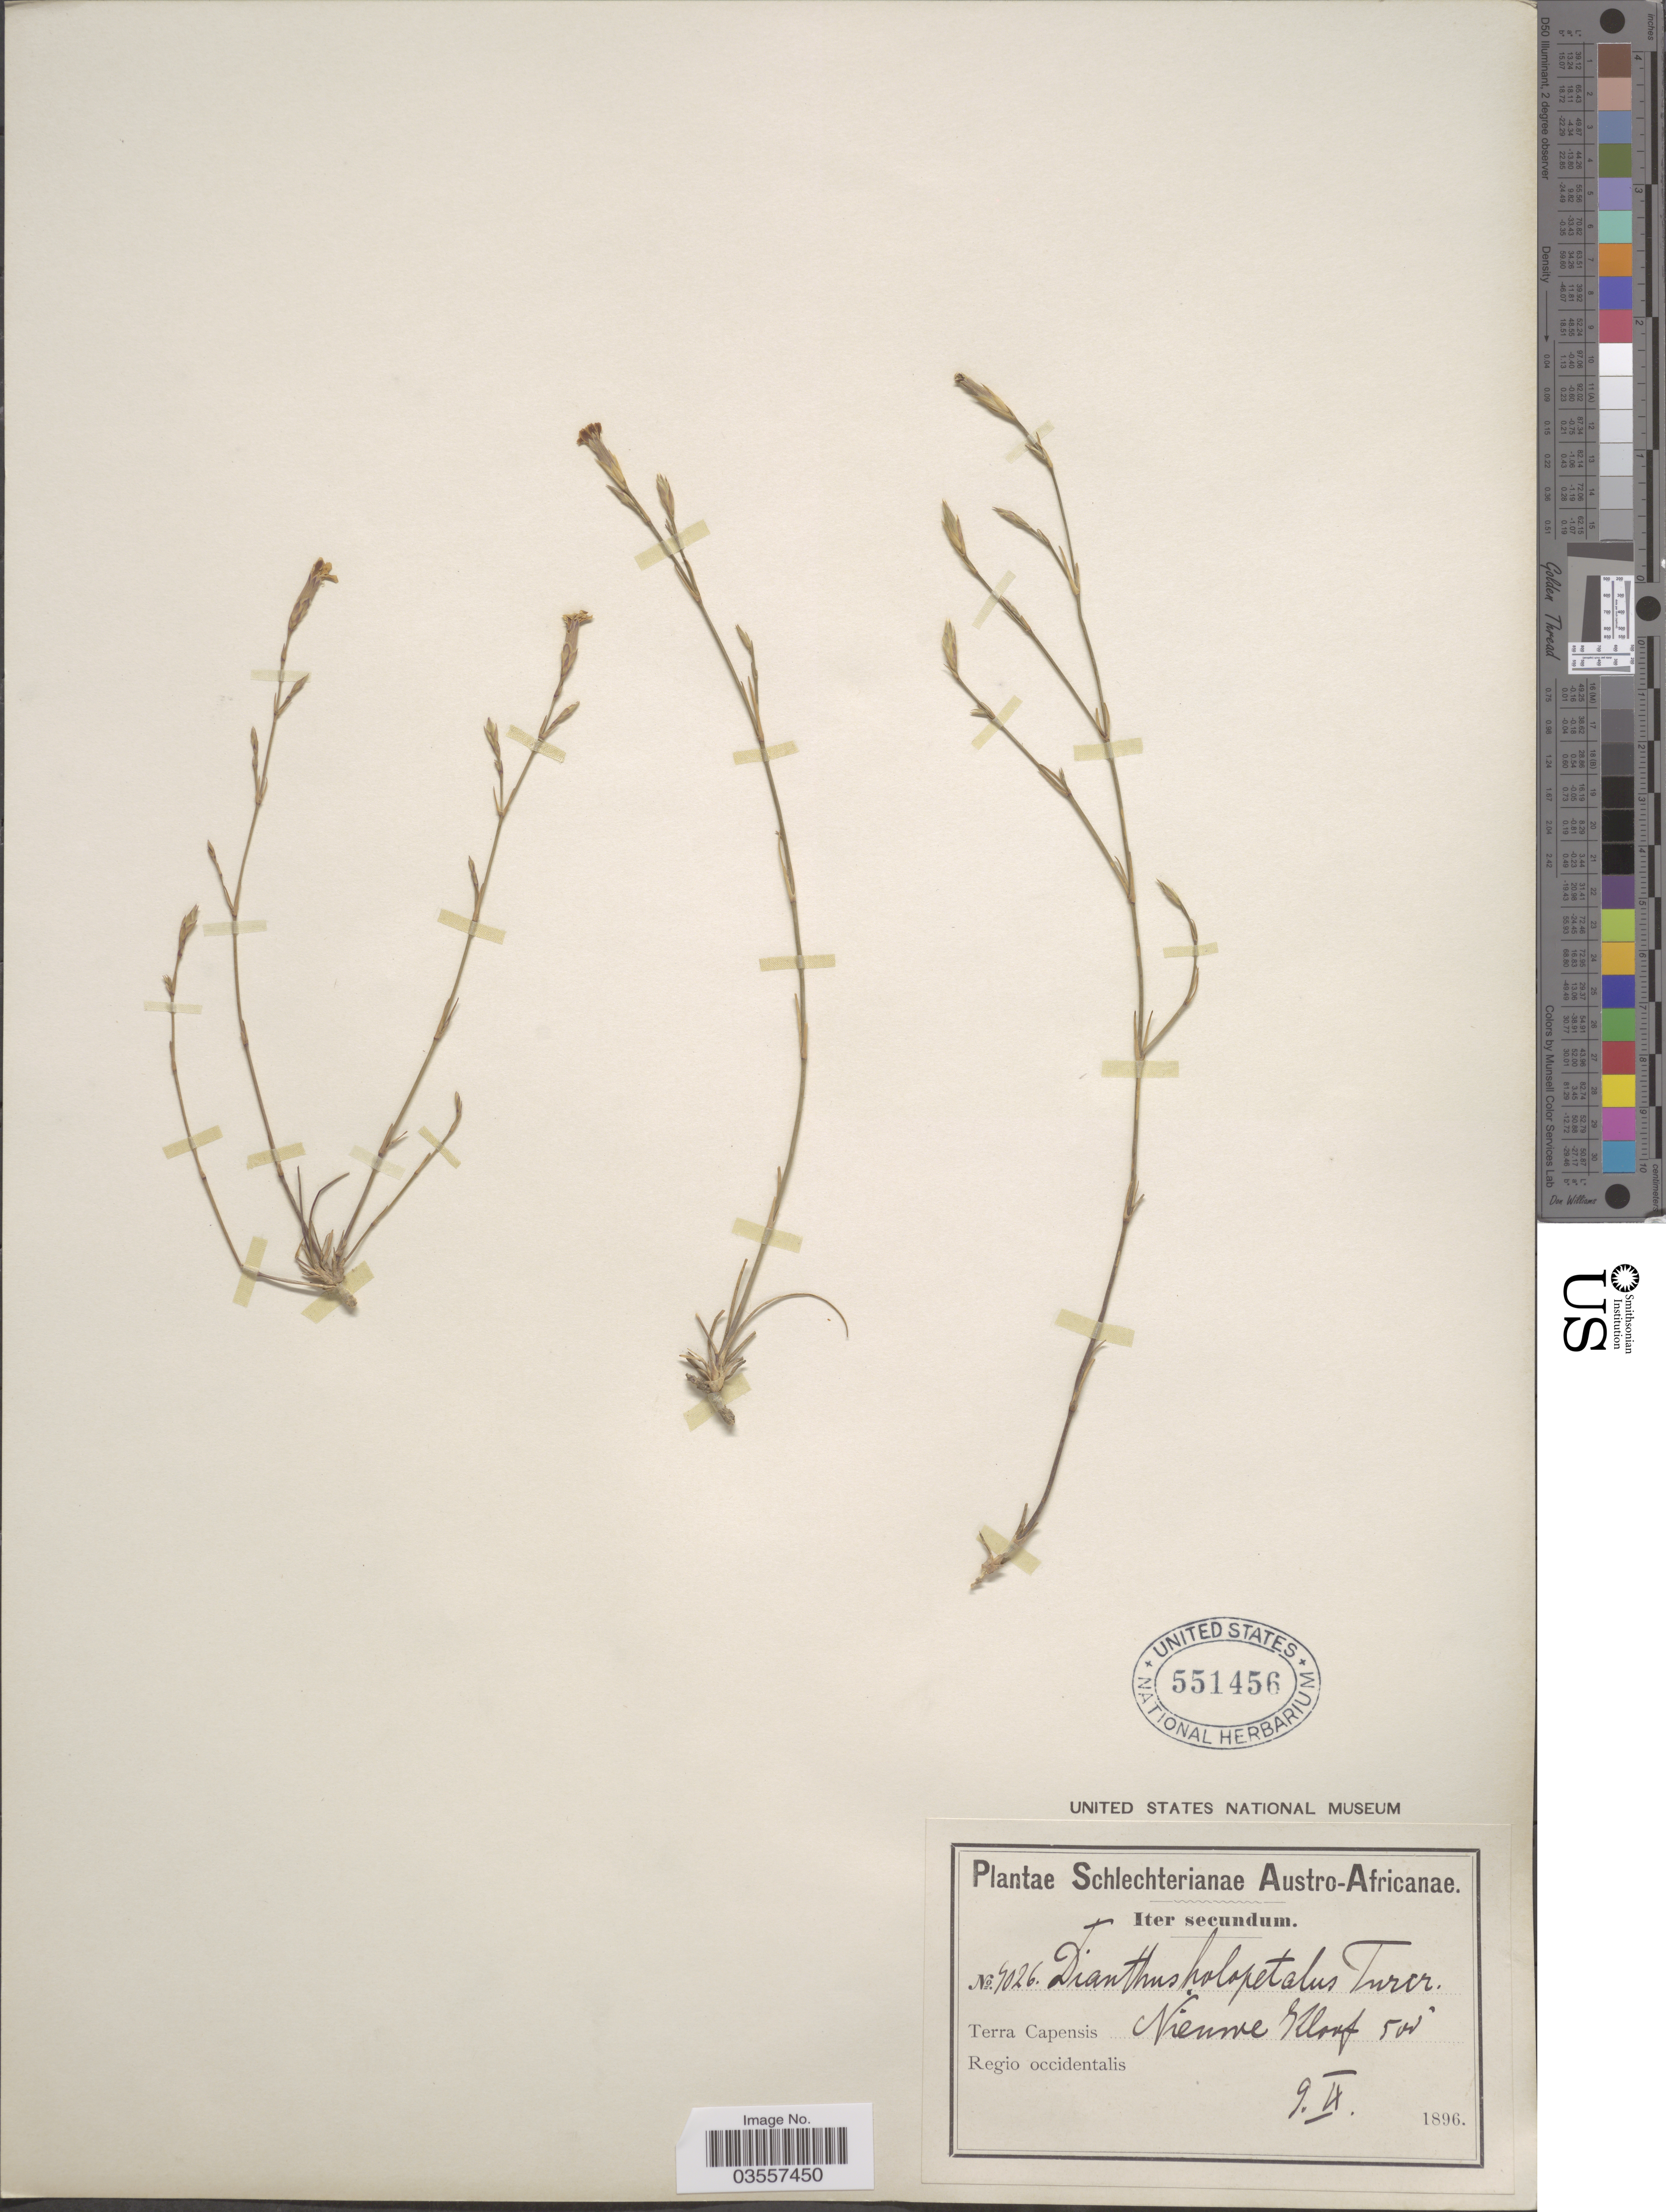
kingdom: Plantae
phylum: Tracheophyta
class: Magnoliopsida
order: Caryophyllales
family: Caryophyllaceae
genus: Dianthus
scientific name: Dianthus holopetalus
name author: Turcz.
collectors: Schlechter, --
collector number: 7026*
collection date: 1896-09-09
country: South Africa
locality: Austro-Africanae. Terra Capensis Nieuwe Klorf. Regio occidentalis.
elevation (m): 152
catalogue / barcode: US 551456